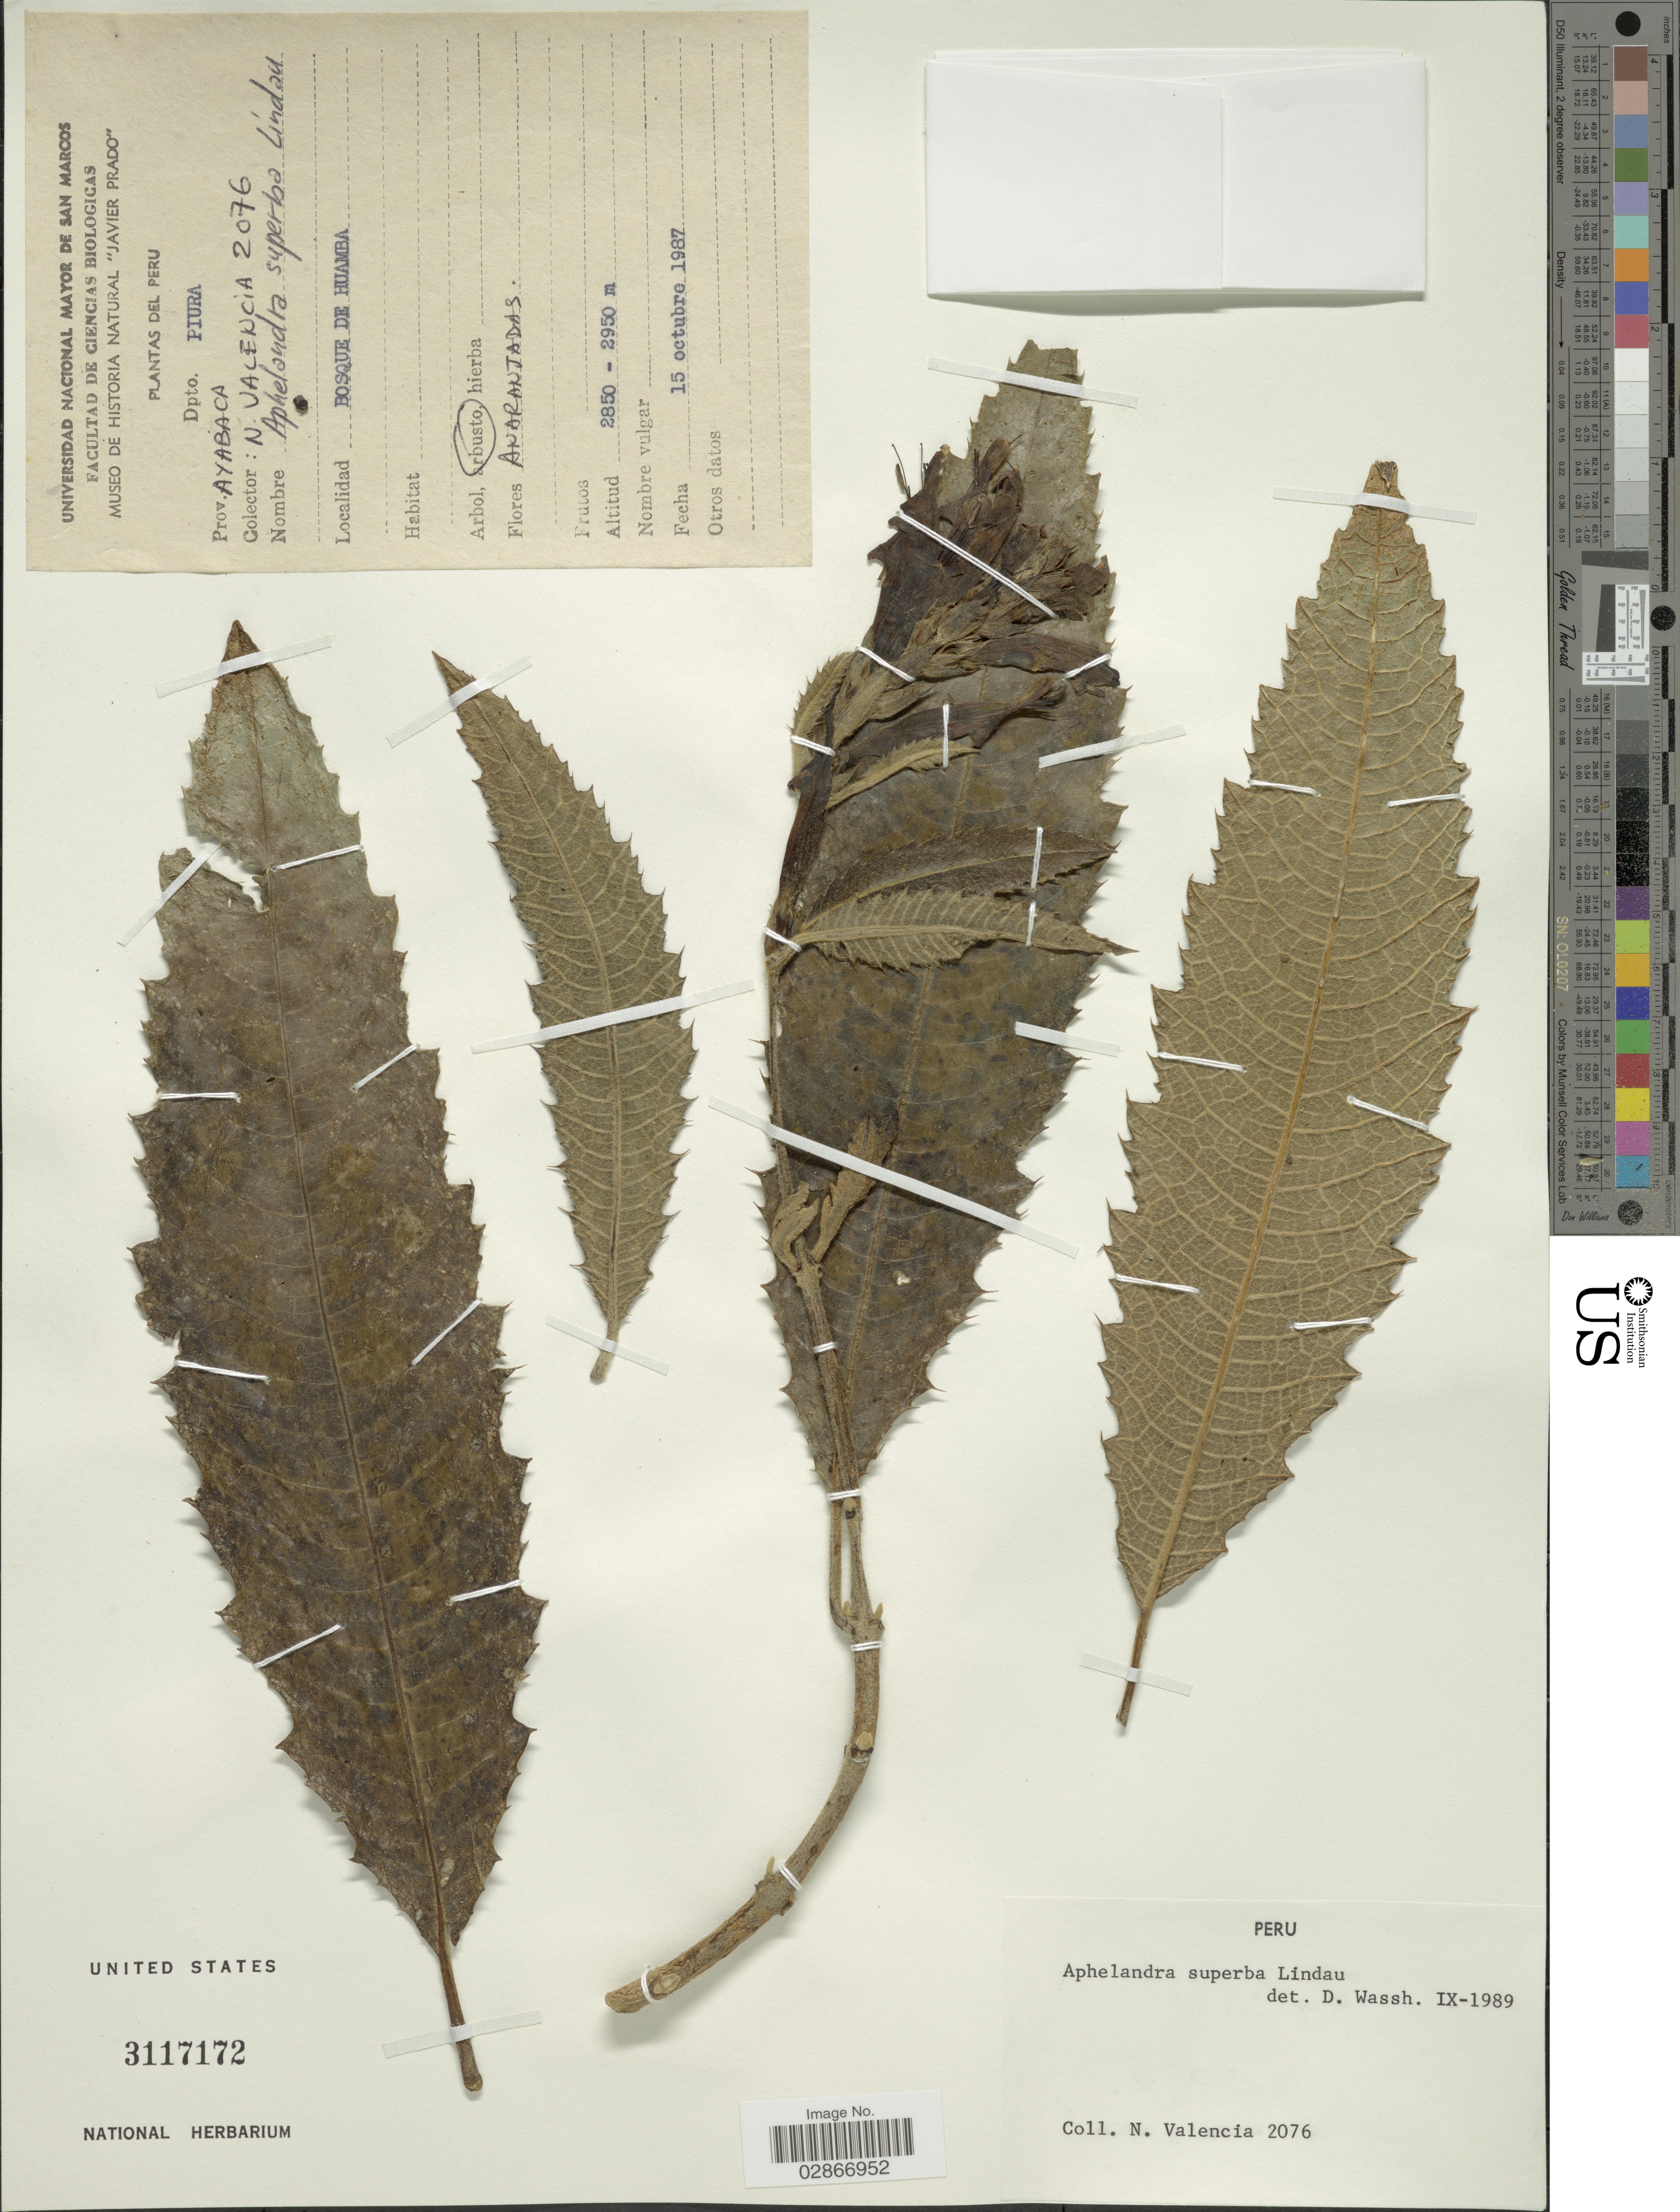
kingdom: Plantae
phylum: Tracheophyta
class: Magnoliopsida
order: Lamiales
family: Acanthaceae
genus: Aphelandra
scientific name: Aphelandra formosa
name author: (Humb. & Bonpl.) Nees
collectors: N. Valencia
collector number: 2076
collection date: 1987-10-15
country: Peru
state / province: Piura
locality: Dpto. Piura. Prov. Ayabaca. Bosque de Huamba.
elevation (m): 2850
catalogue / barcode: US 3117172